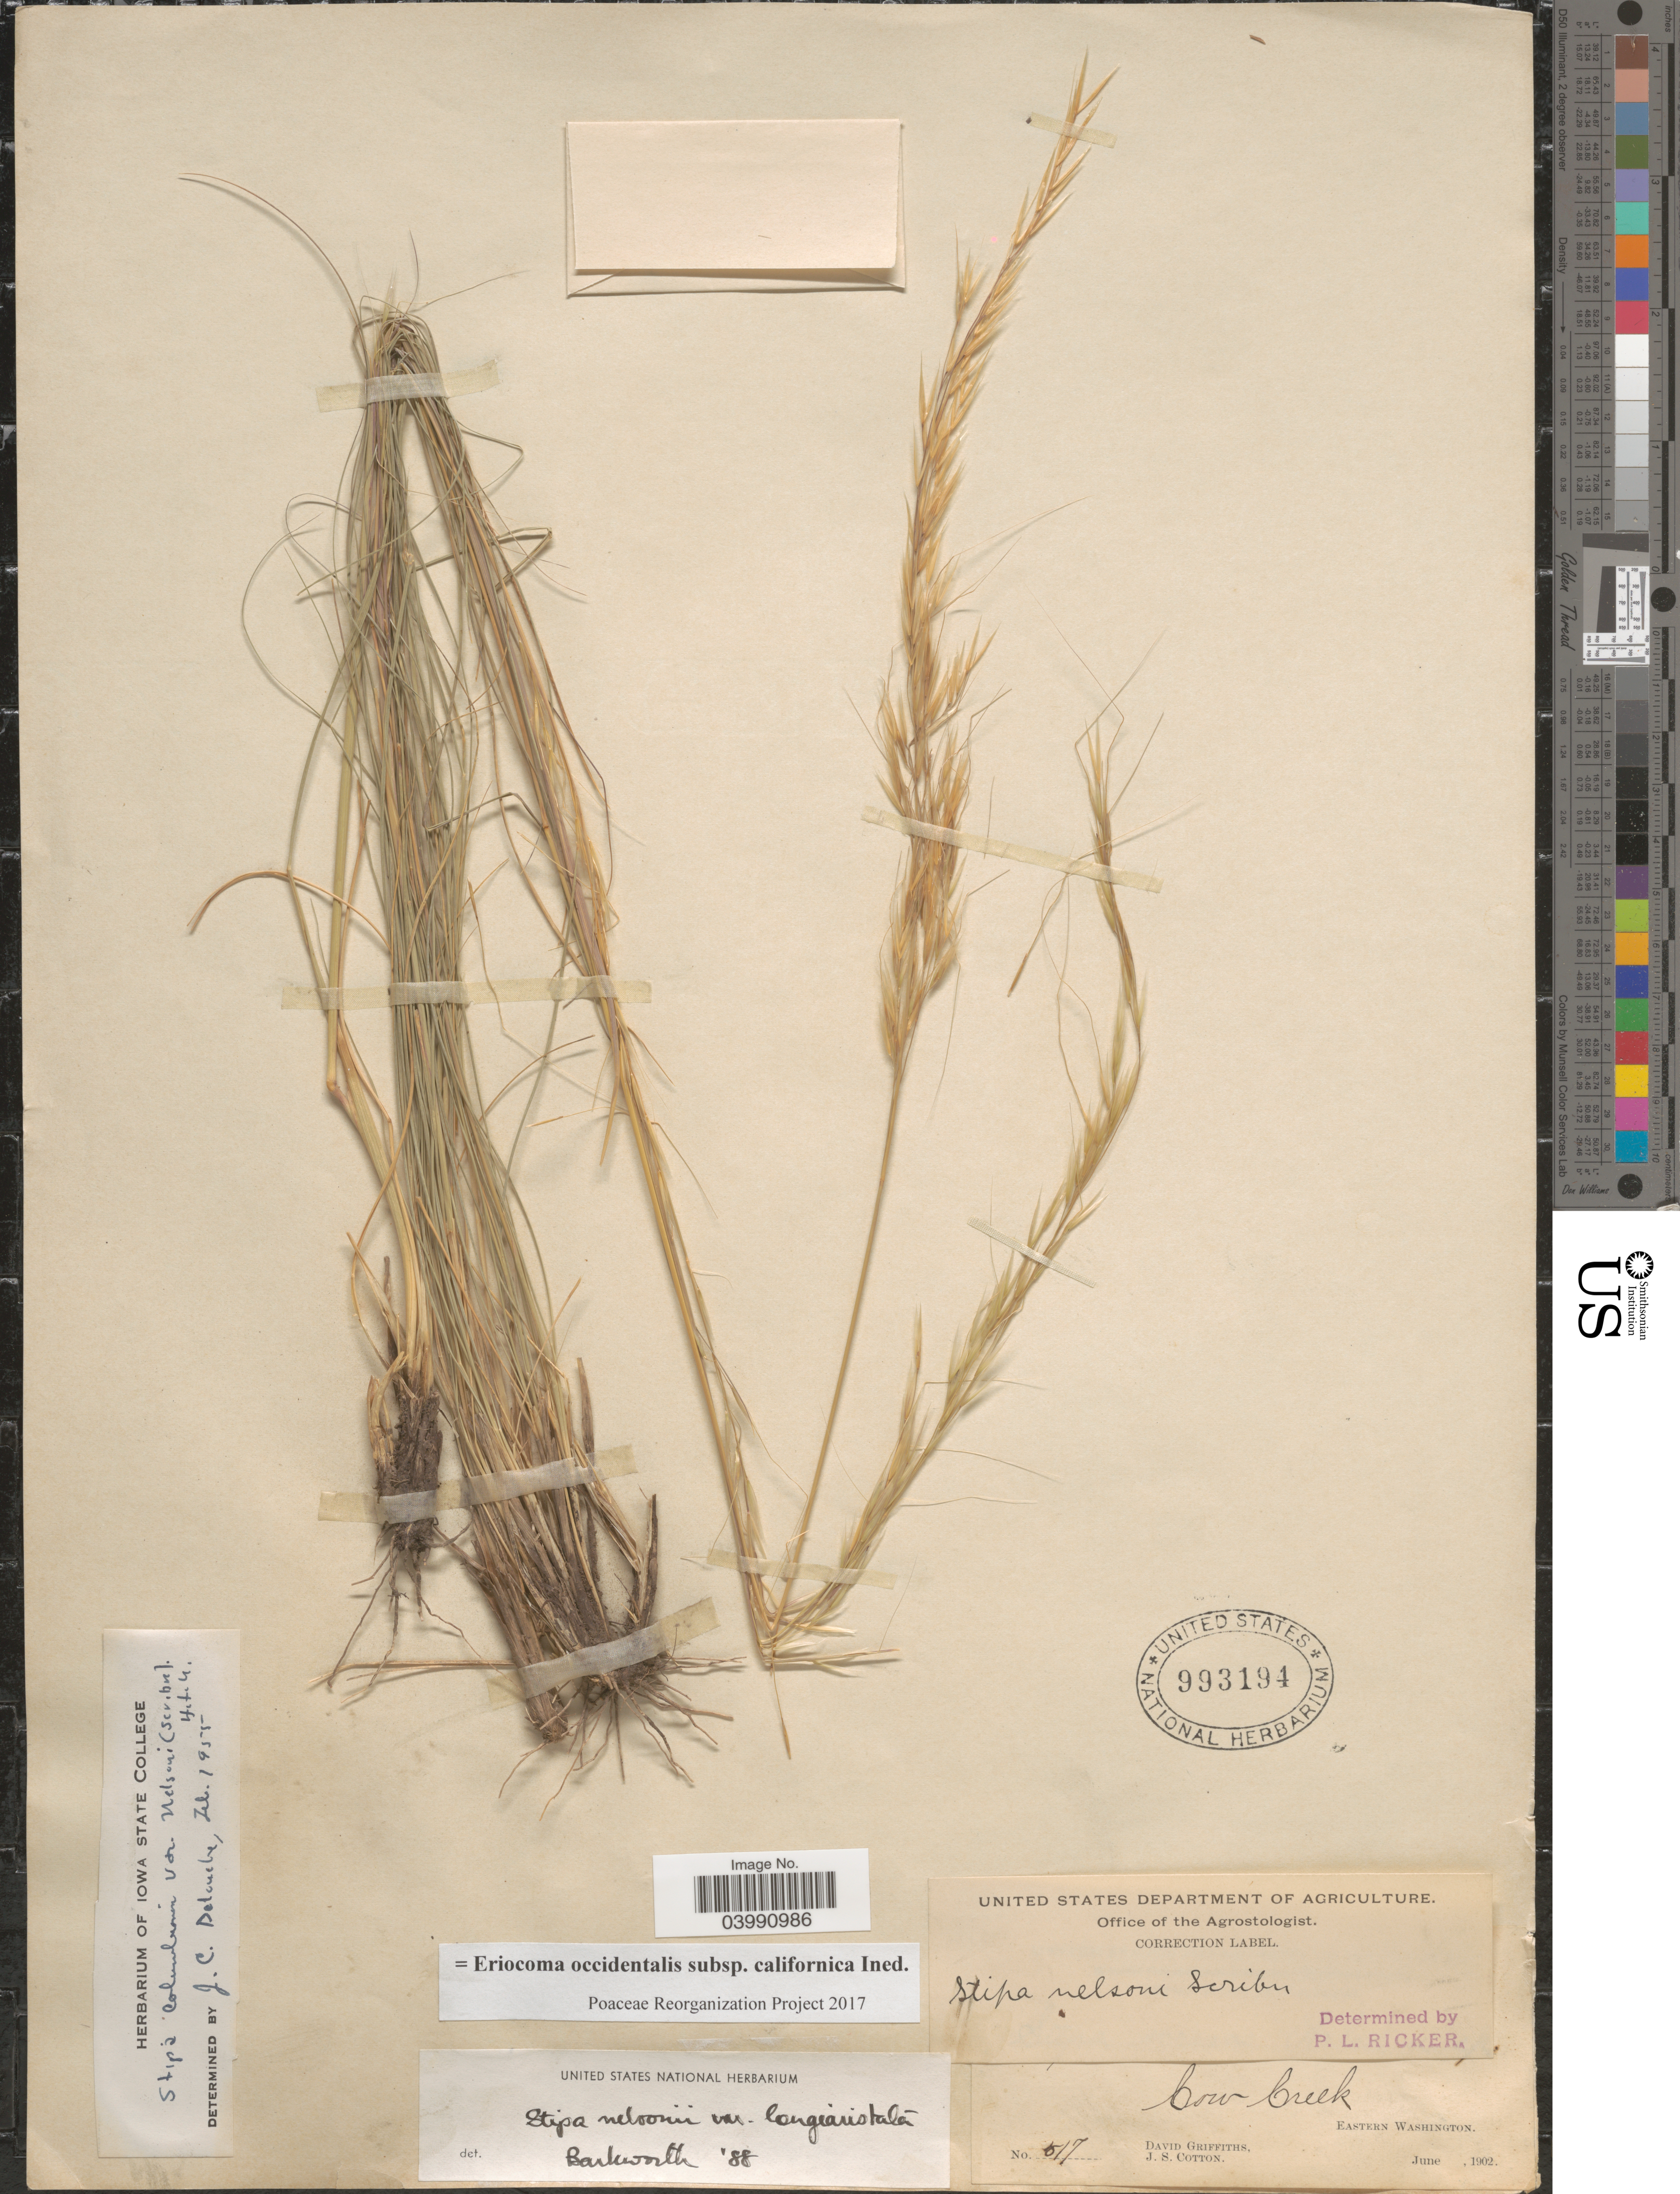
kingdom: Plantae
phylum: Tracheophyta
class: Liliopsida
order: Poales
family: Poaceae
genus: Eriocoma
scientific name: Eriocoma occidentalis subsp. californica ined.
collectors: D. Griffiths & J. S. Cotton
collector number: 517*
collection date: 1902-06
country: United States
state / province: Washington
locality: Cow Creek. Eastern Washington.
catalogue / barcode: US 993194